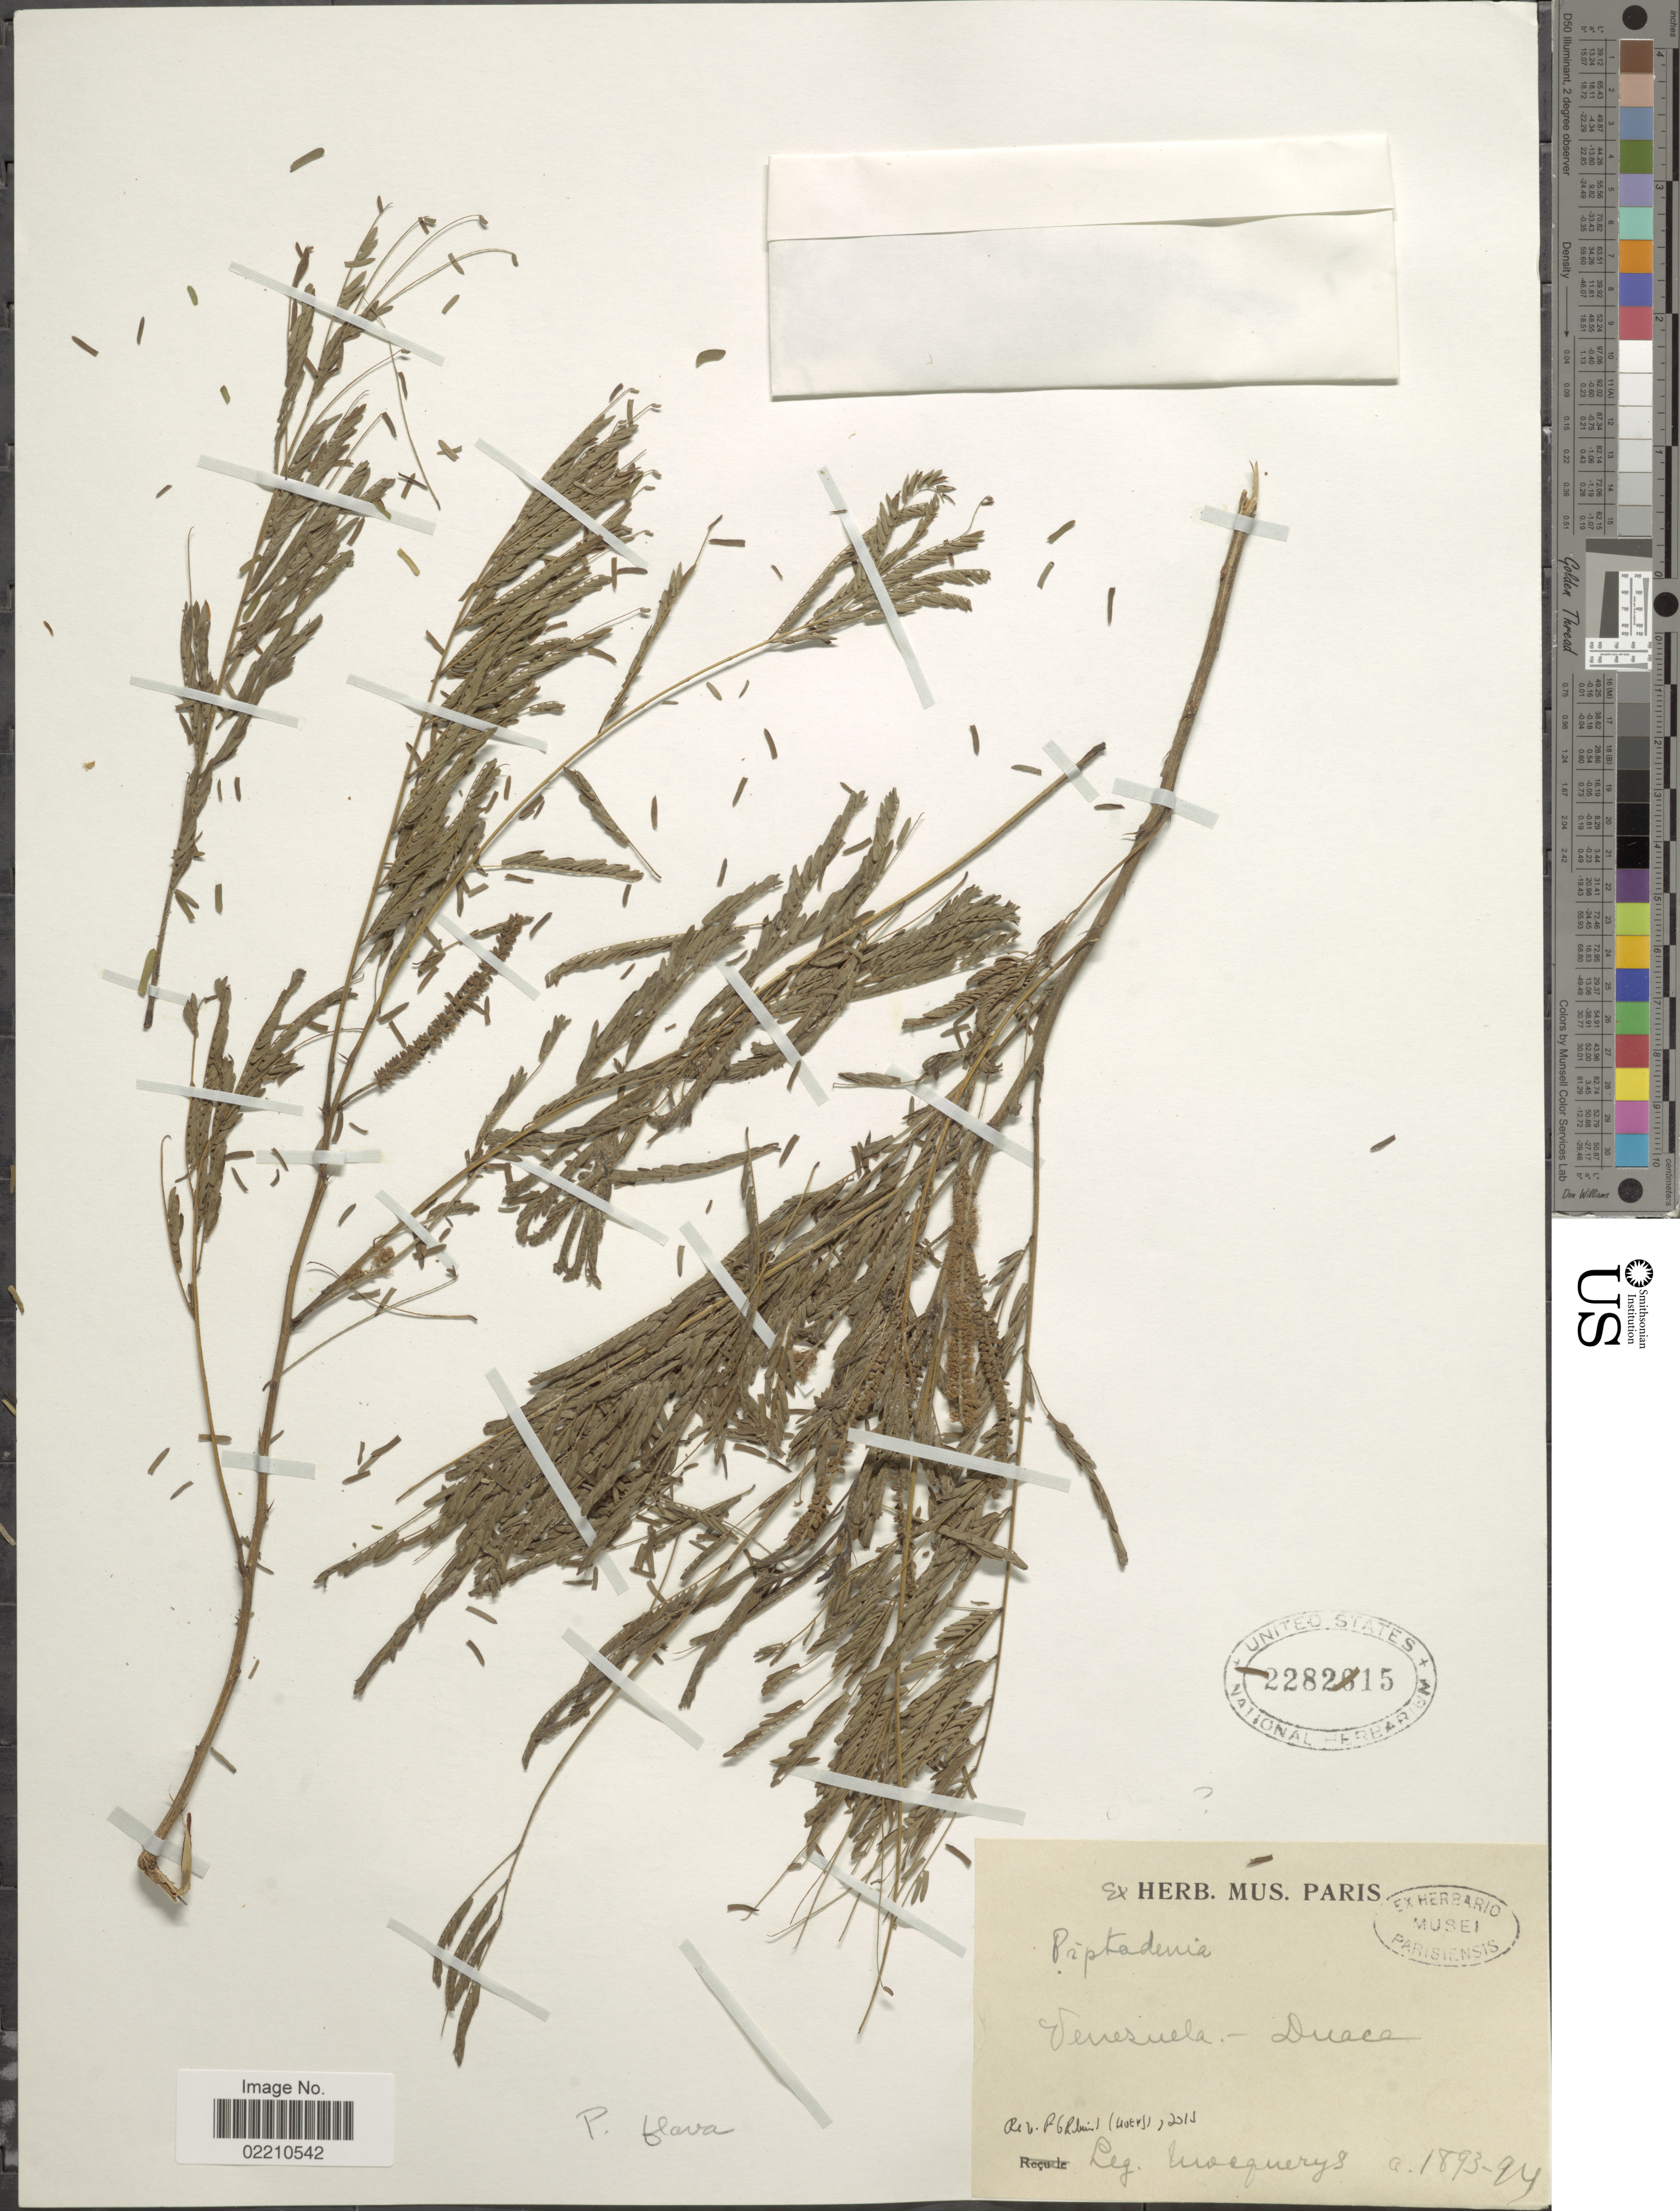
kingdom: Plantae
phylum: Tracheophyta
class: Magnoliopsida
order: Fabales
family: Fabaceae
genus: Piptadenia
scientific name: Piptadenia flava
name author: (DC.) Benth.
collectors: A. Mocquerys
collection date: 1893/1894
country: Venezuela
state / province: Lara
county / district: Crespo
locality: Duaca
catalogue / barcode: US 2282615